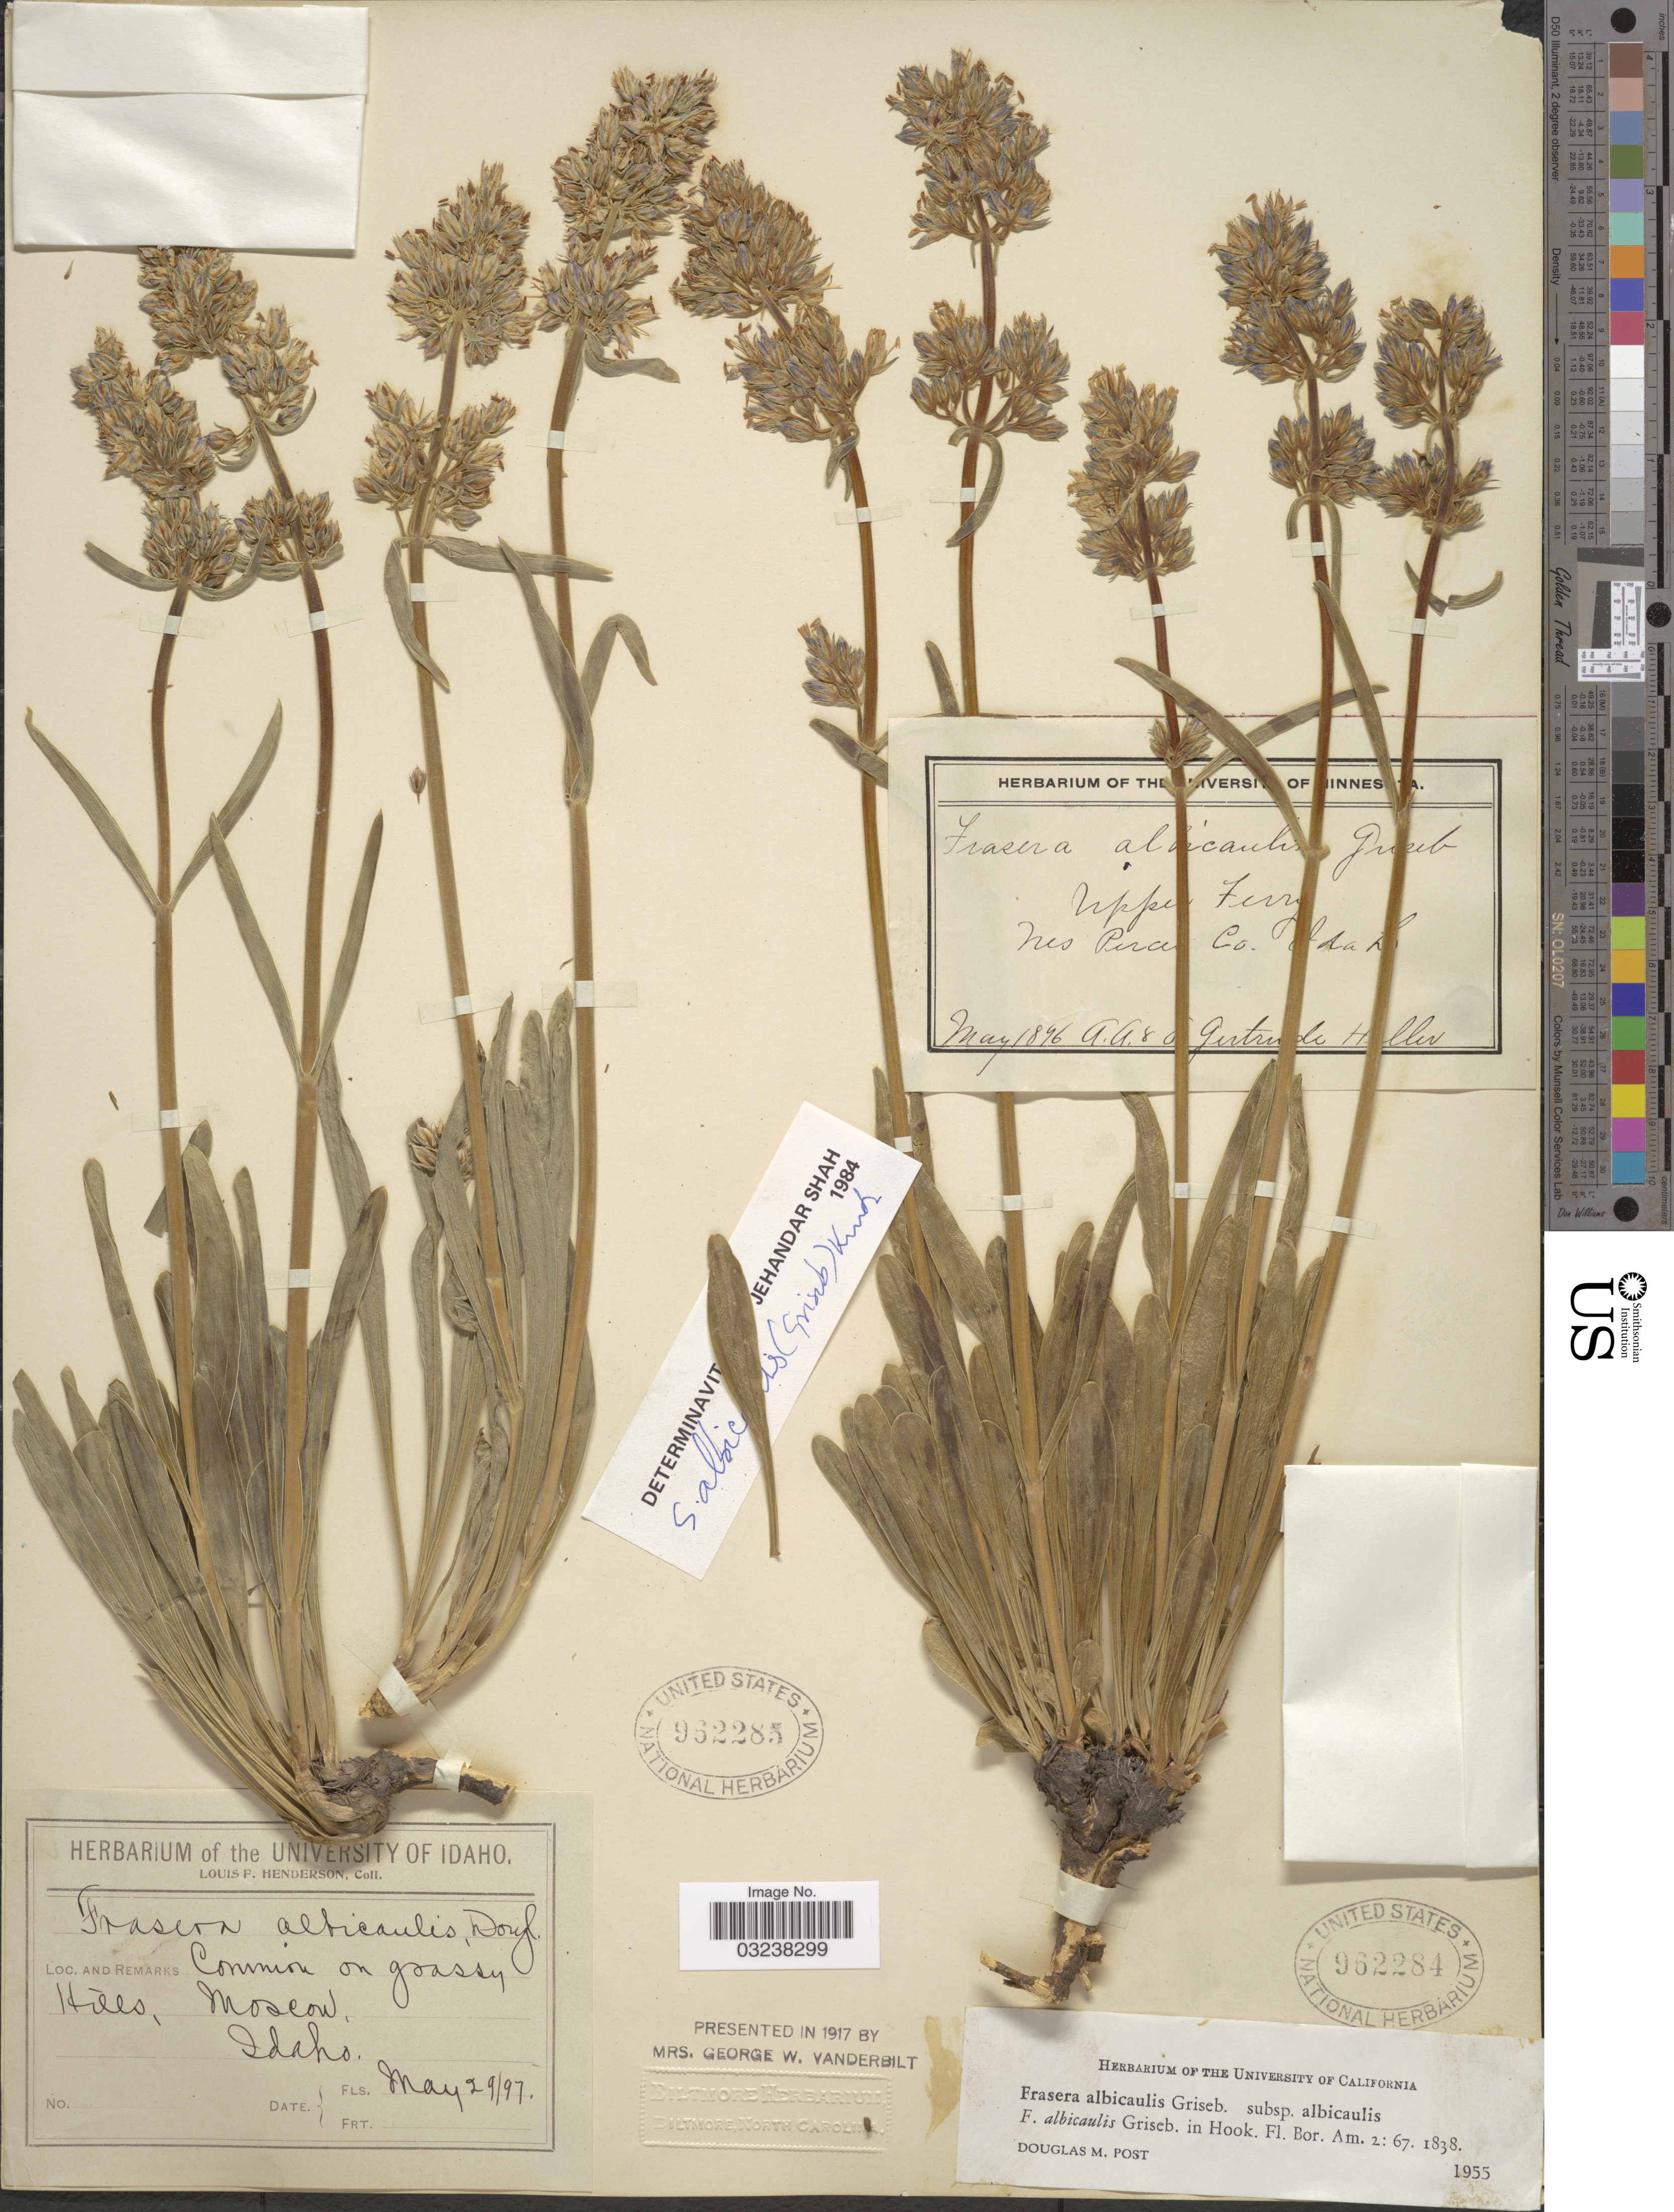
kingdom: Plantae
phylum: Tracheophyta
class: Magnoliopsida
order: Gentianales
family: Gentianaceae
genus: Swertia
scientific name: Swertia albicaulis var. albicaulis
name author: (Griseb.) Douglas ex Kuntze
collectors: L. Henderson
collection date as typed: Transcribed d/m/y: 29/5/97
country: United States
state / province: Idaho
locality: Hills, Moscow.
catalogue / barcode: US 962285-2